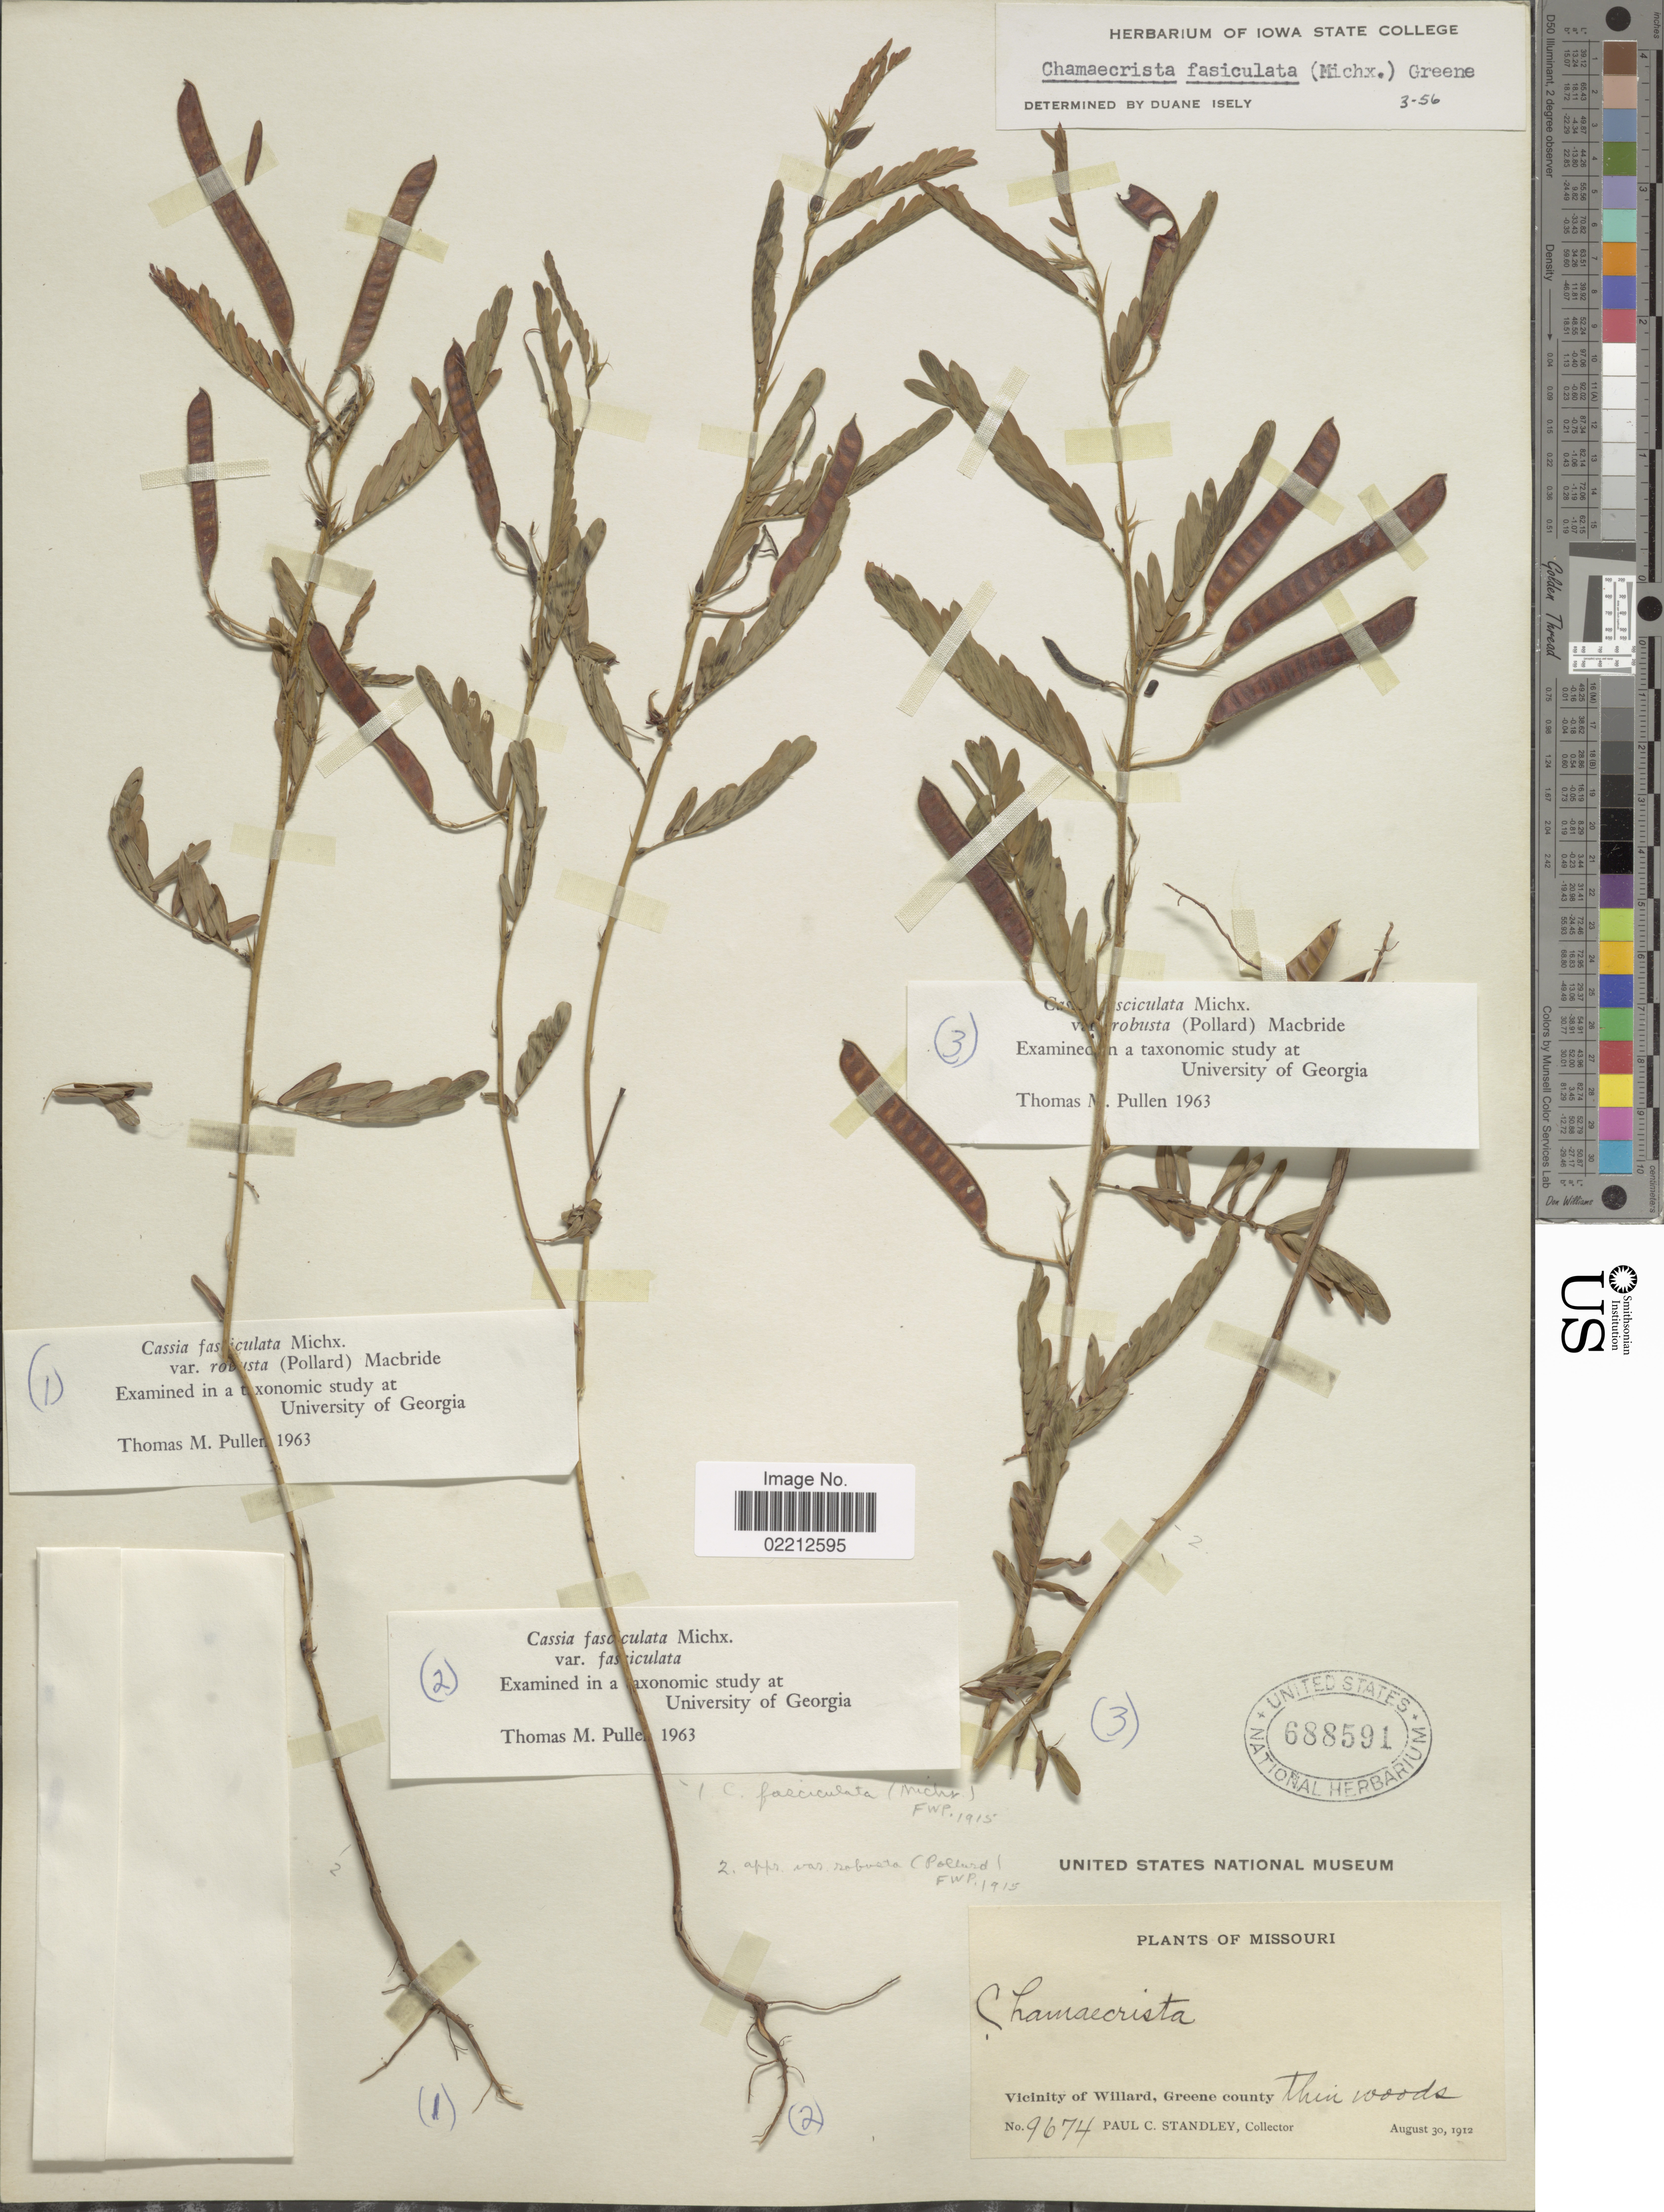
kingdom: Plantae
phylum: Tracheophyta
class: Magnoliopsida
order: Fabales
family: Fabaceae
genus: Chamaecrista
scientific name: Chamaecrista fasciculata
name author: (Michx.) Greene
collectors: P. C. Standley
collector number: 9674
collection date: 1912-08-30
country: United States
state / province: Missouri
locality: Vicinity of Willard, Greene County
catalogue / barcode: US 688591